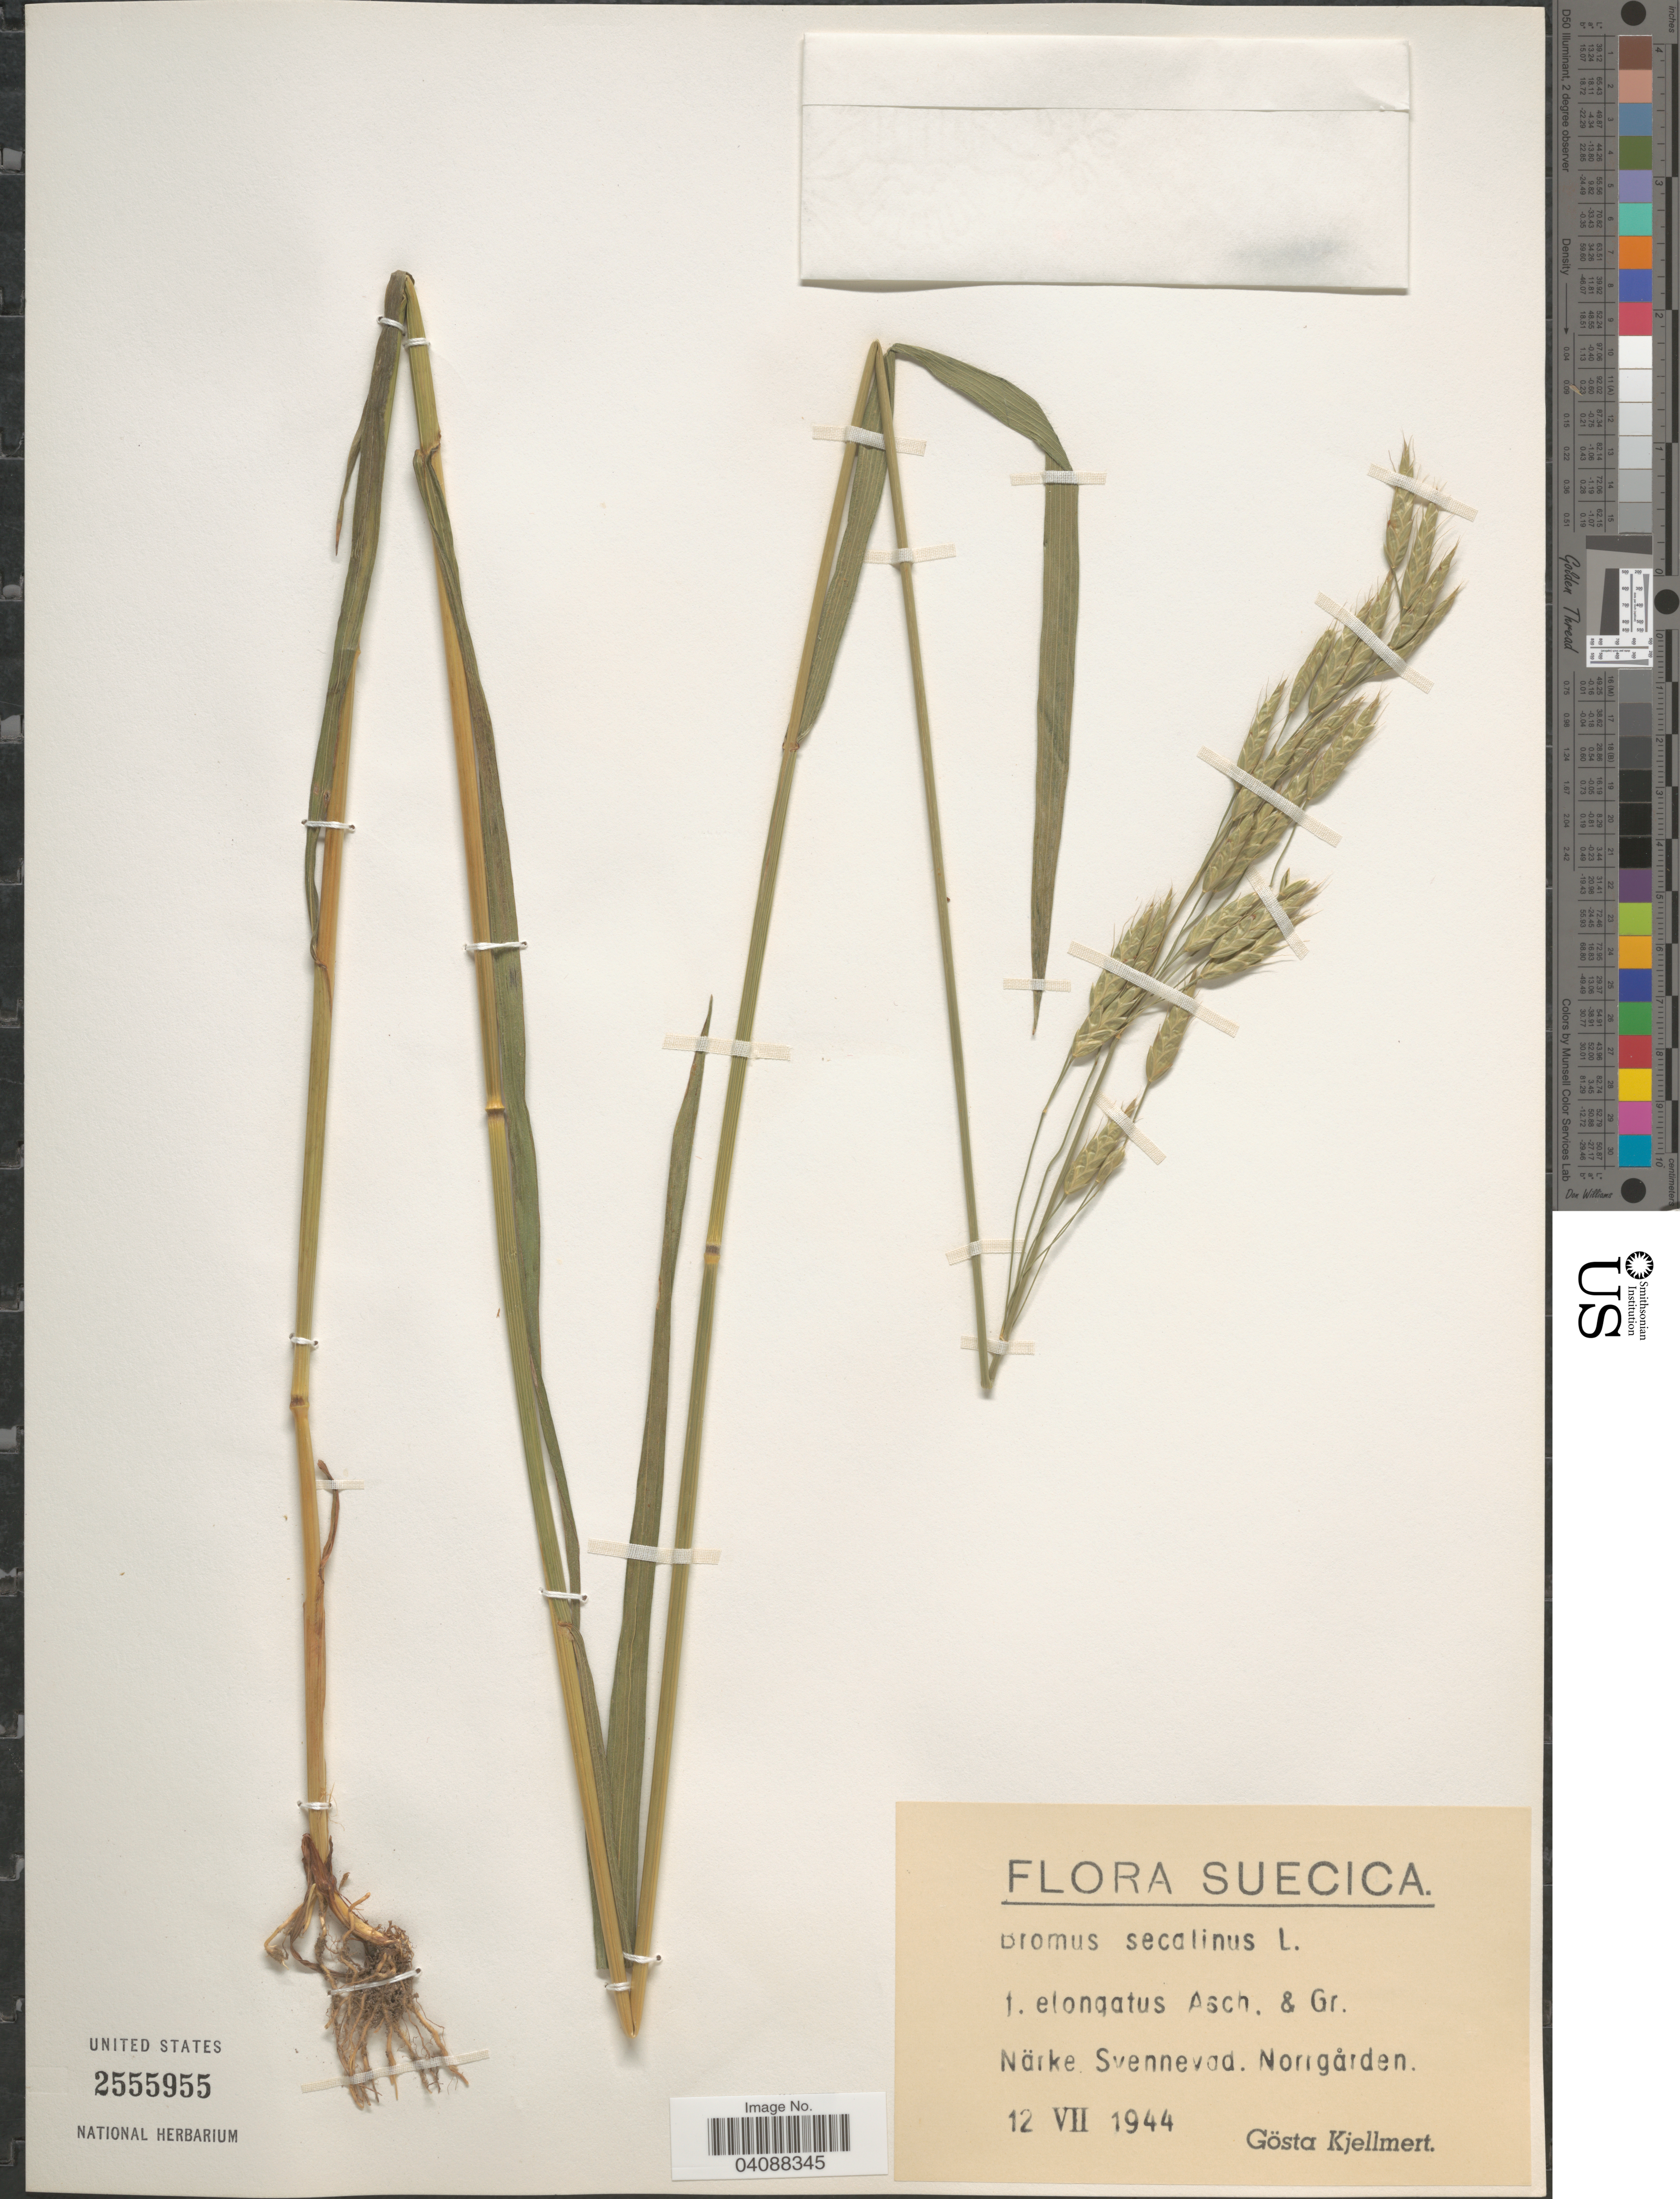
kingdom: Plantae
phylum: Tracheophyta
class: Liliopsida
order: Poales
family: Poaceae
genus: Bromus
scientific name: Bromus secalinus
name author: L.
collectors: G. Kjellmert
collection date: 1944-07-12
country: Sweden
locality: Suecica. Närke. Svennevad. Norrgården.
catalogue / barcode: US 2555955